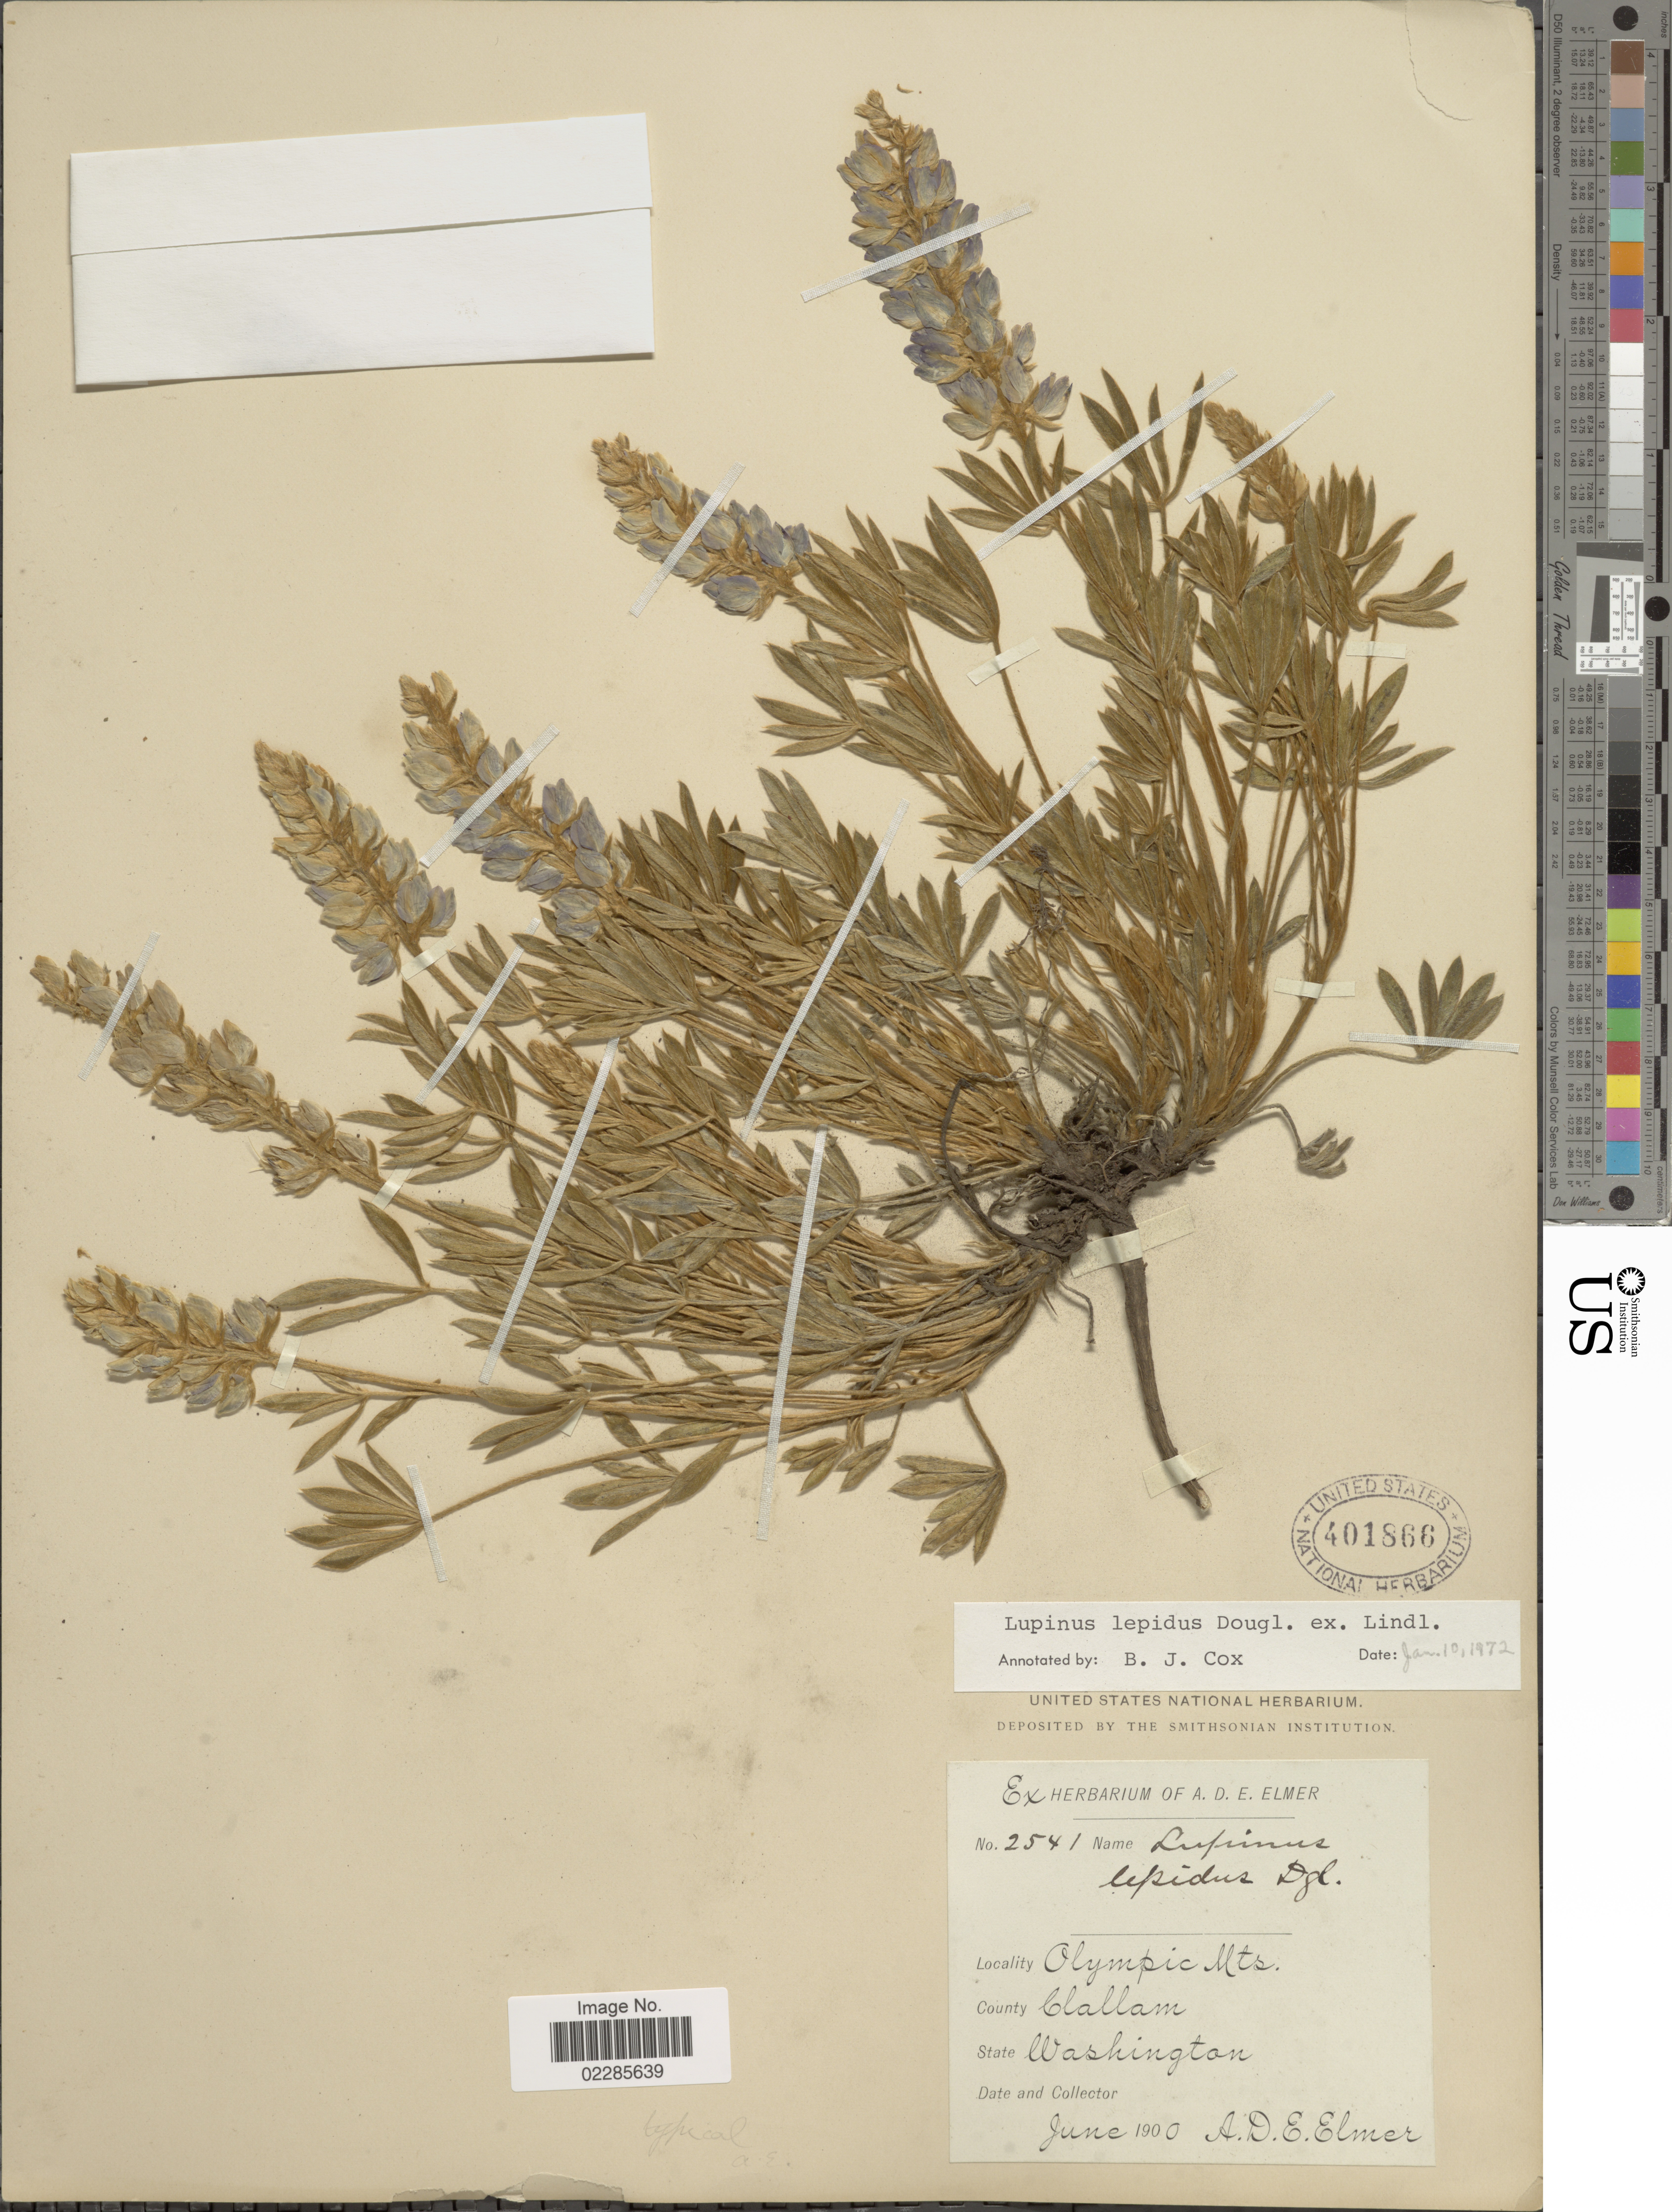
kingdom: Plantae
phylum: Tracheophyta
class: Magnoliopsida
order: Fabales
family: Fabaceae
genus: Lupinus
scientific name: Lupinus lepidus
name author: Douglas ex Lindl.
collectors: A. D. E. Elmer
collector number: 2541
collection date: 1900-06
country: United States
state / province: Washington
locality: Olympic Mts, Clallam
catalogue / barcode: US 401866